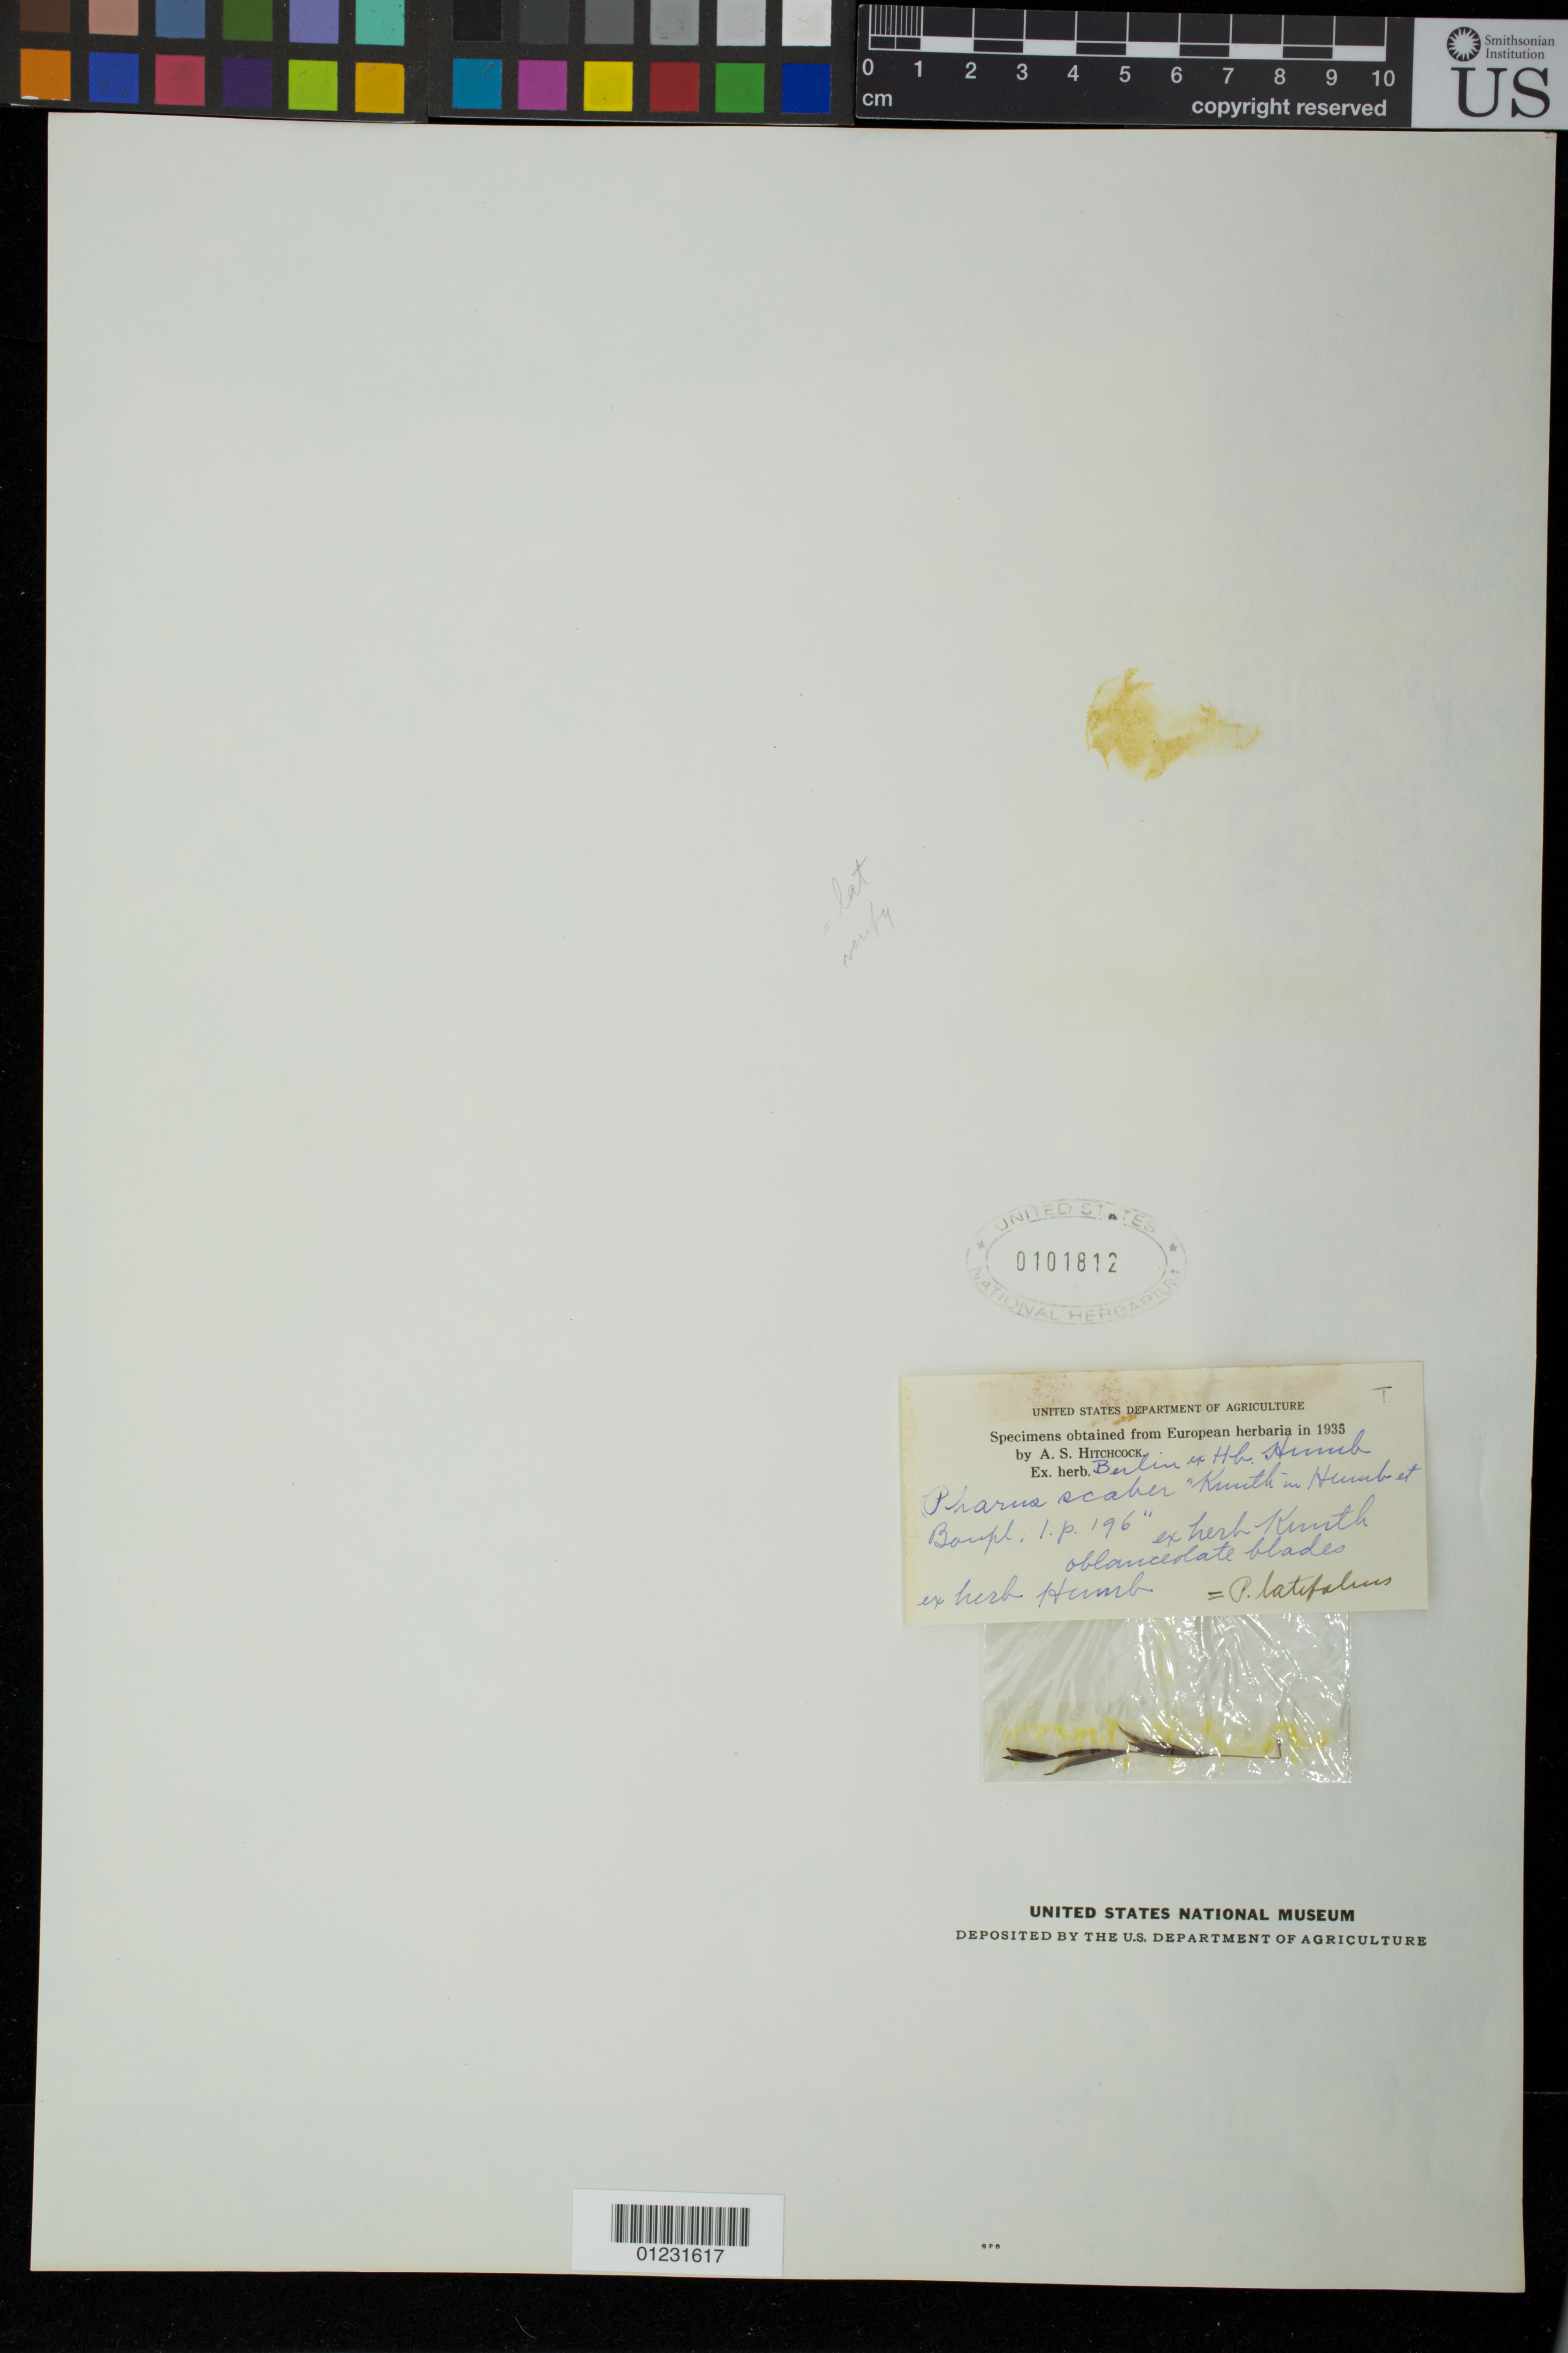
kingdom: Plantae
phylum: Tracheophyta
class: Liliopsida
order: Poales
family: Poaceae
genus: Pharus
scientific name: Pharus scaber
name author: Kunth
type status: Possible Type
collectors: ex herb. Humboldt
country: Colombia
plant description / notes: Fragmentary material of type specimen ex herb. Berlin.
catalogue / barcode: US 101812